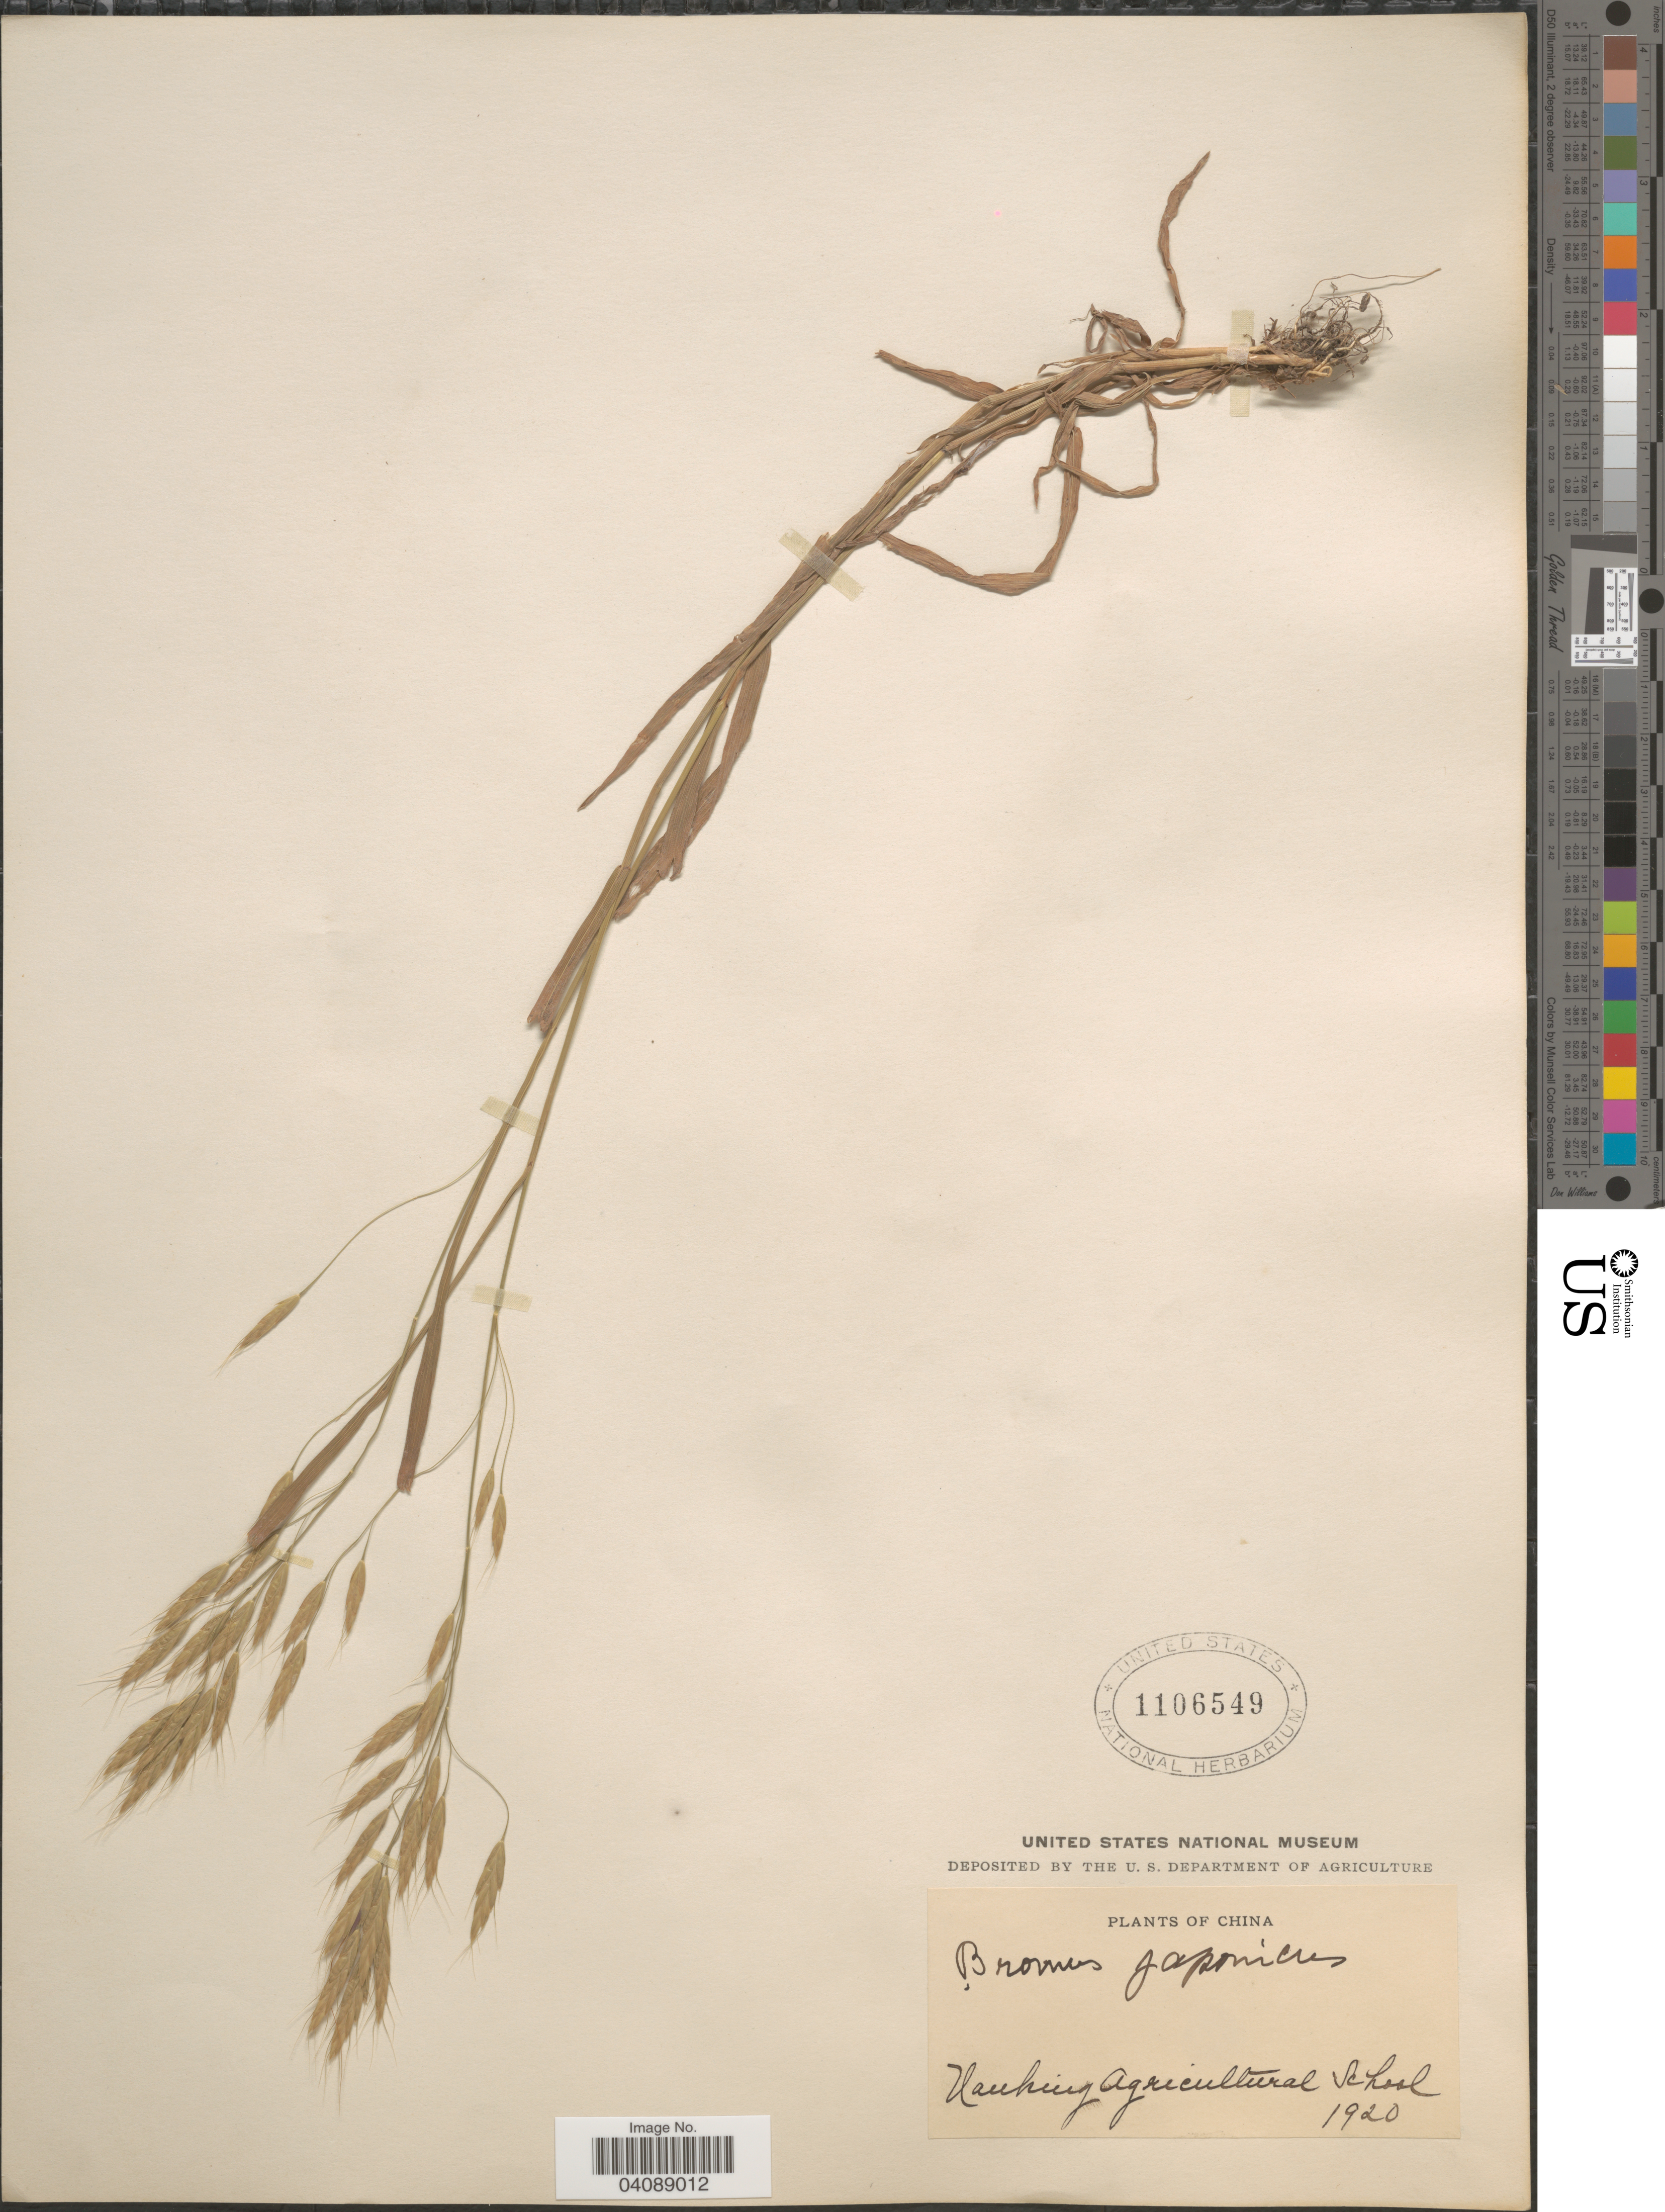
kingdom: Plantae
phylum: Tracheophyta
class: Liliopsida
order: Poales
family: Poaceae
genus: Bromus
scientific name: Bromus japonicus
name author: Houtt.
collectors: Nanking Agricultural School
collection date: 1920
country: China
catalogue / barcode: US 1106549